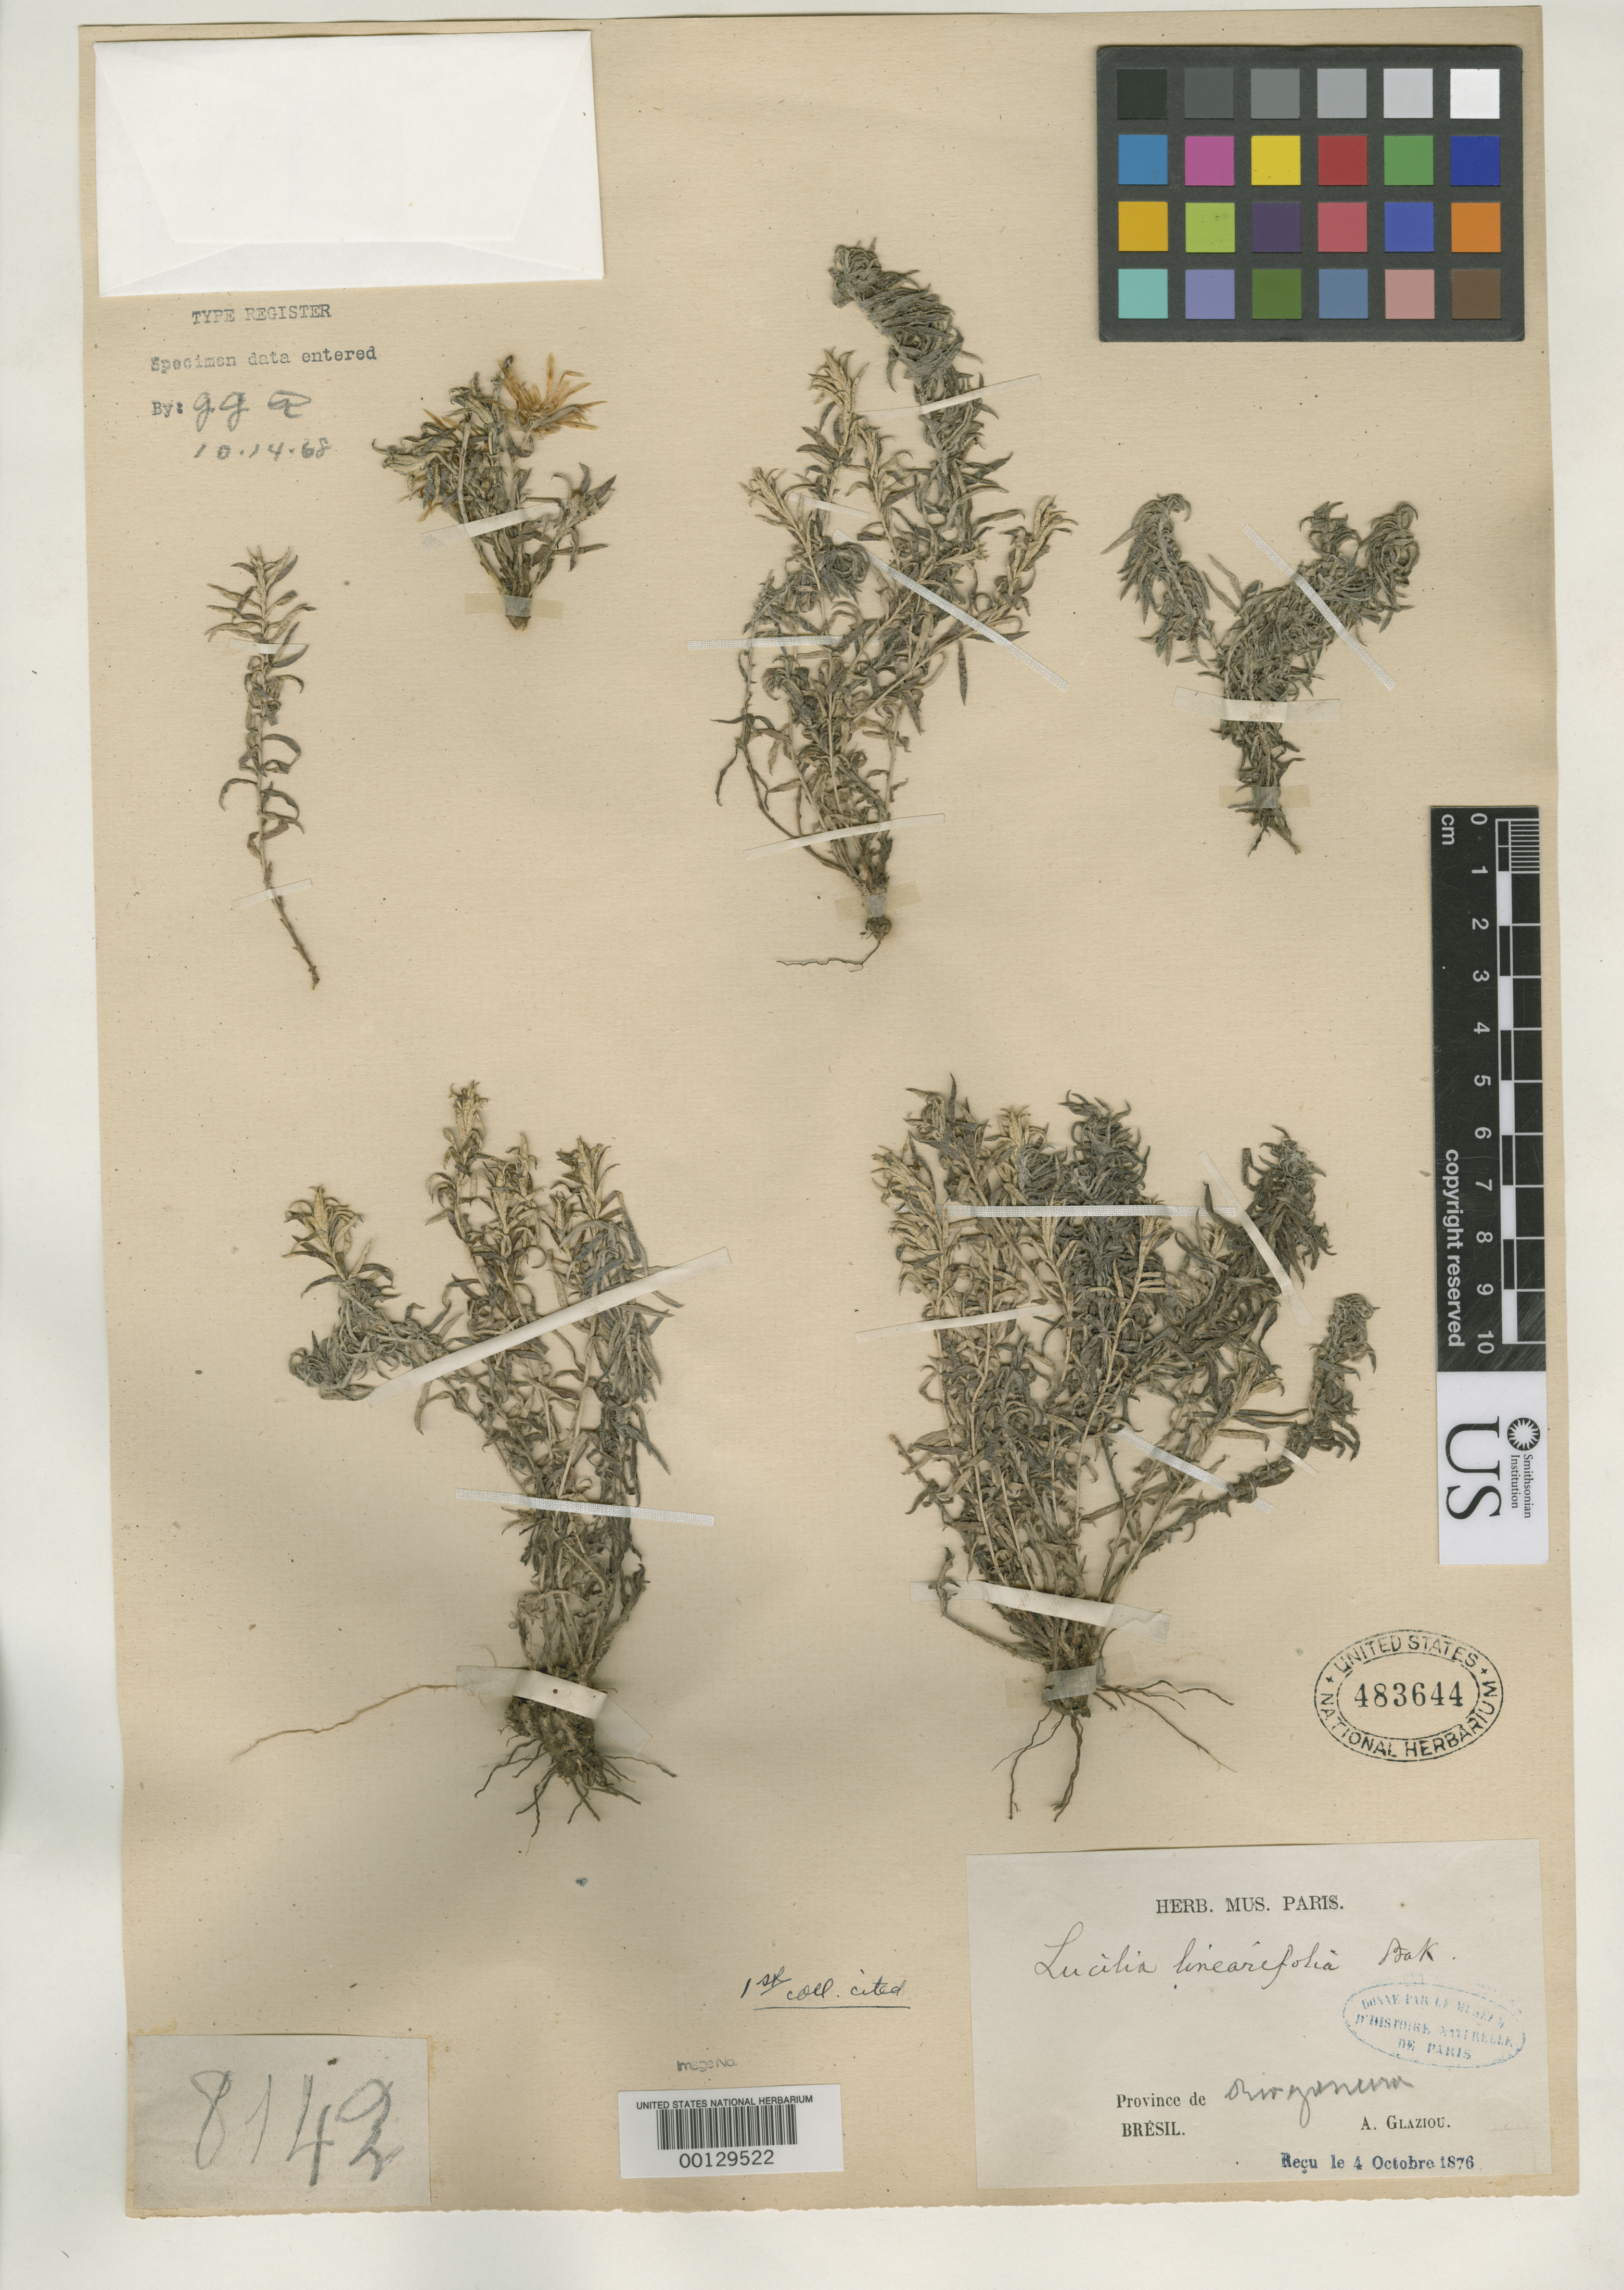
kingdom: Plantae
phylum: Tracheophyta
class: Magnoliopsida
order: Asterales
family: Asteraceae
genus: Lucilia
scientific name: Lucilia linearifolia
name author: Baker in Mart.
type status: Syntype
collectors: A. F. M. Glaziou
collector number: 8142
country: Brazil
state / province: Rio de Janeiro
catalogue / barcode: US 483644